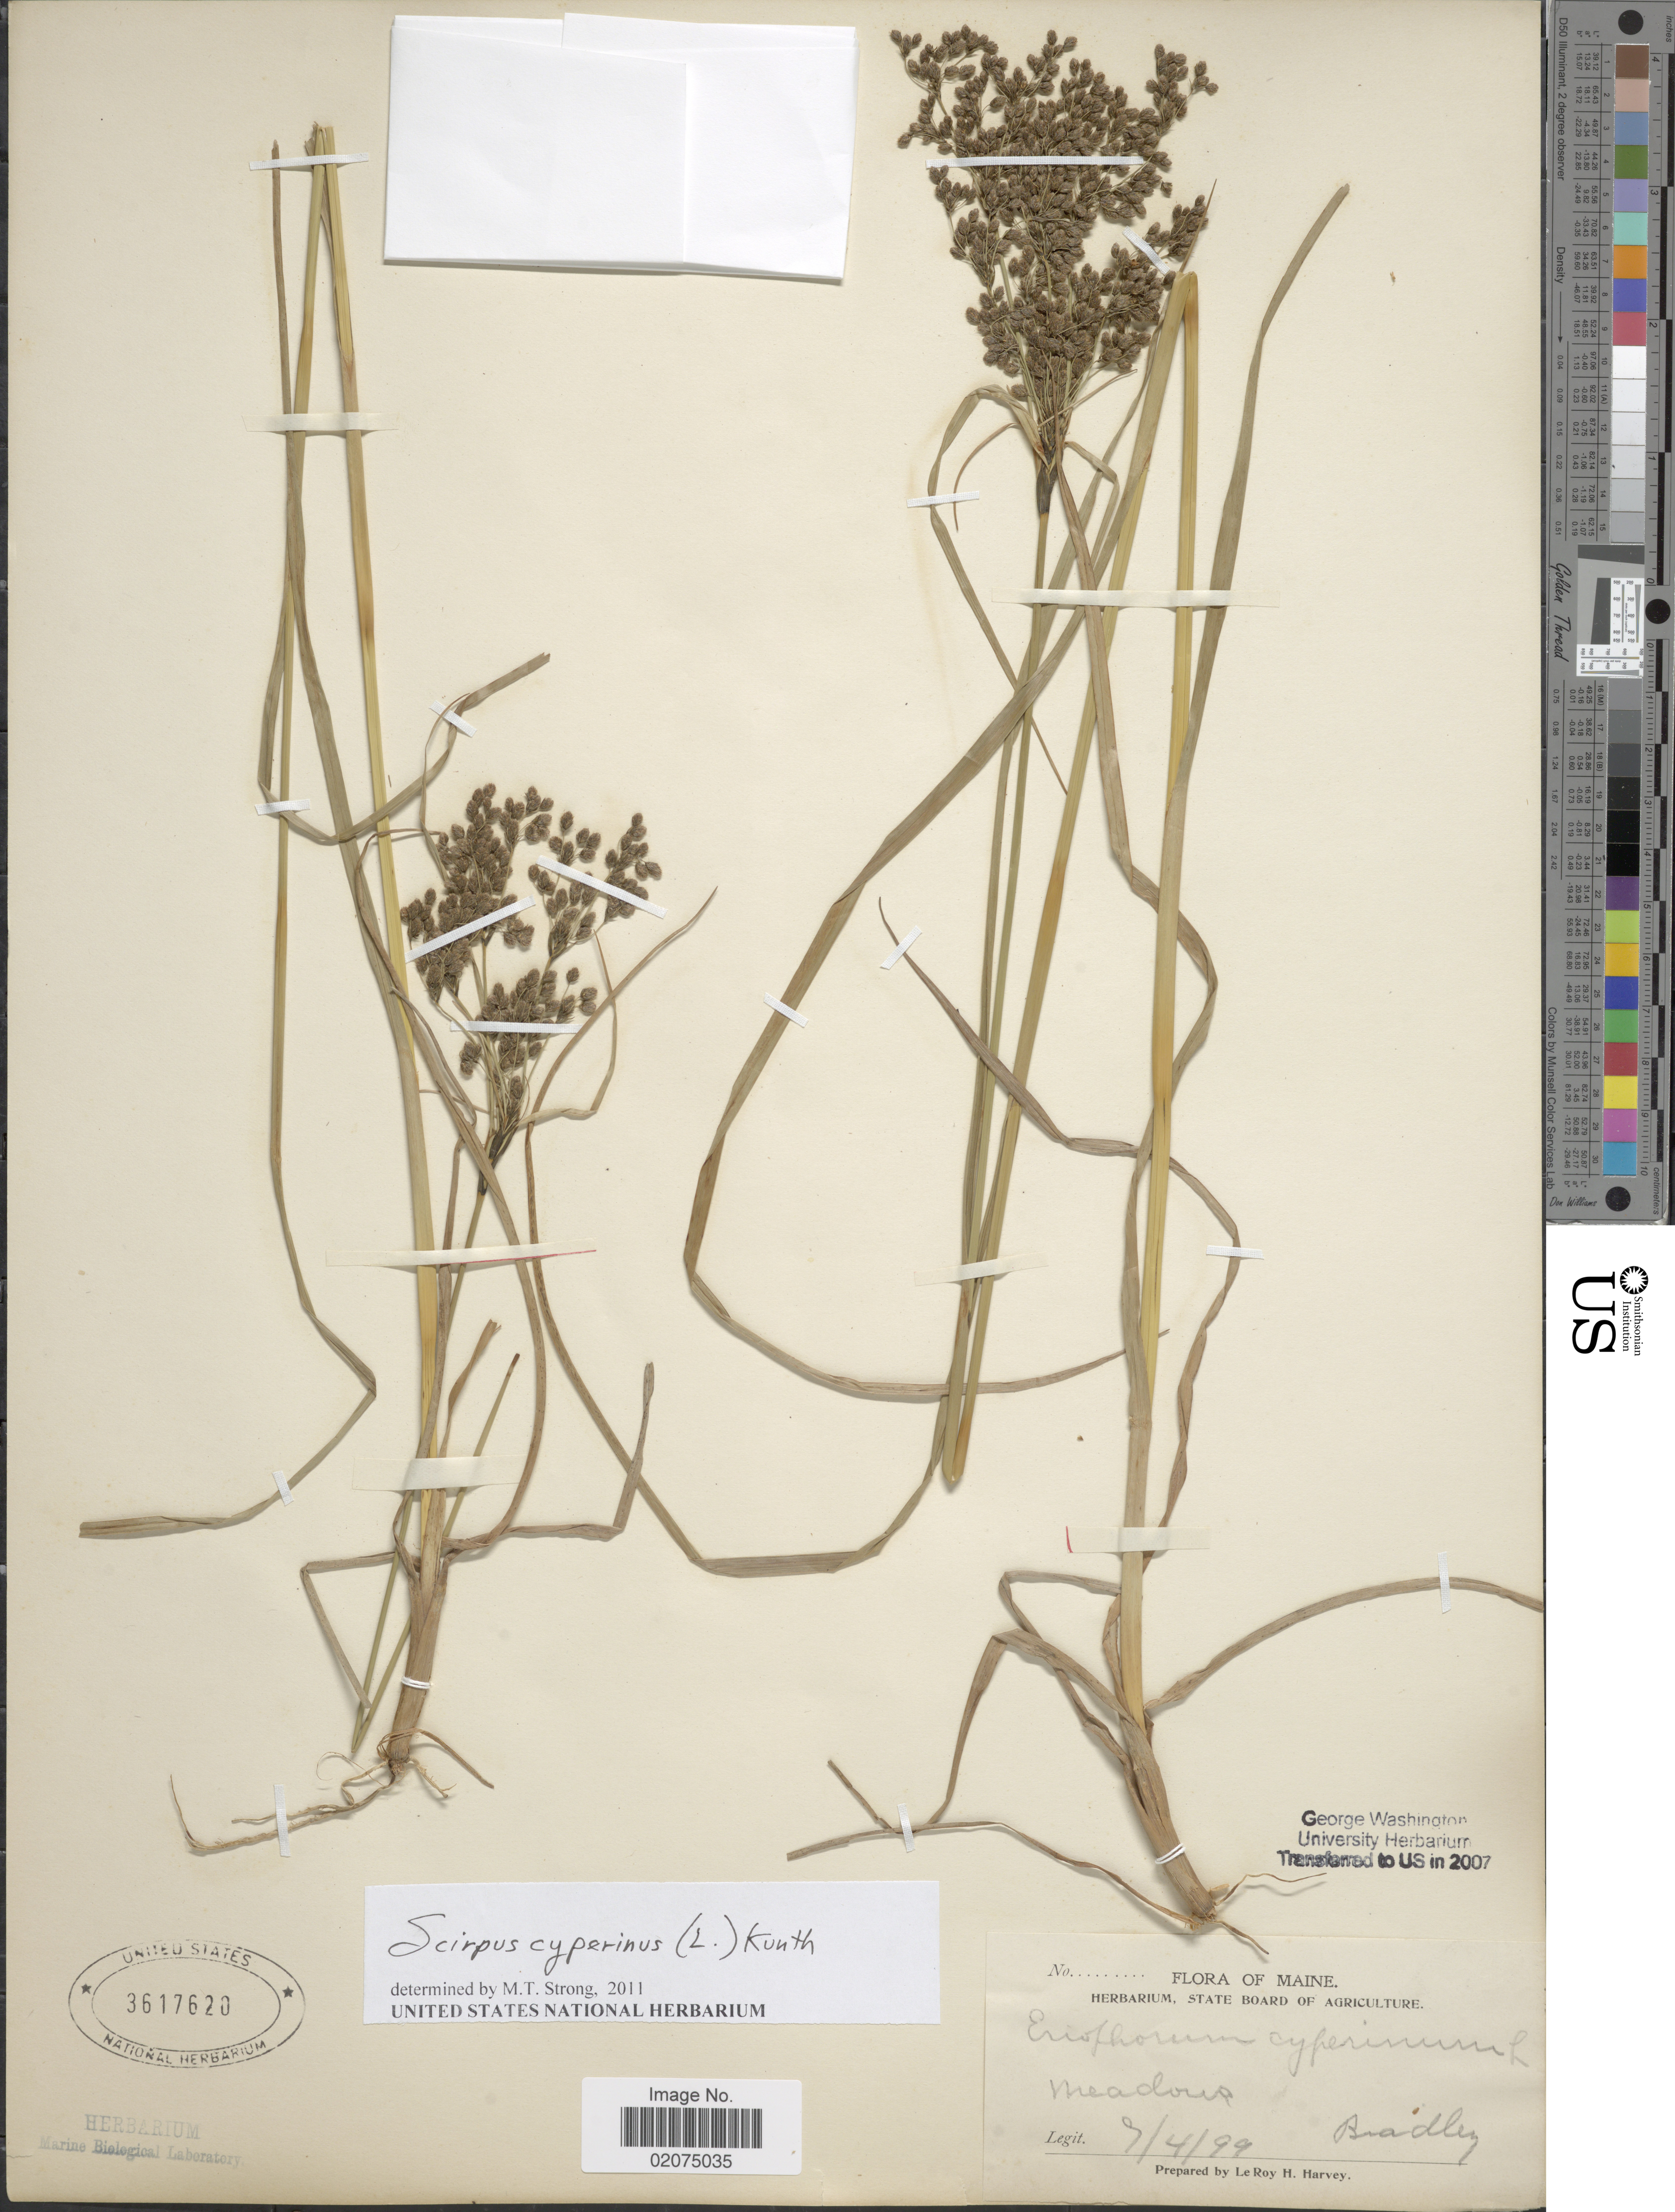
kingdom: Plantae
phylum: Tracheophyta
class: Liliopsida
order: Poales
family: Cyperaceae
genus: Scirpus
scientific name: Scirpus cyperinus (L.) Kunth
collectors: Bradley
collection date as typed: Transcribed d/m/y: 4/7/99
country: United States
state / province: Maine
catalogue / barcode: US 3617620